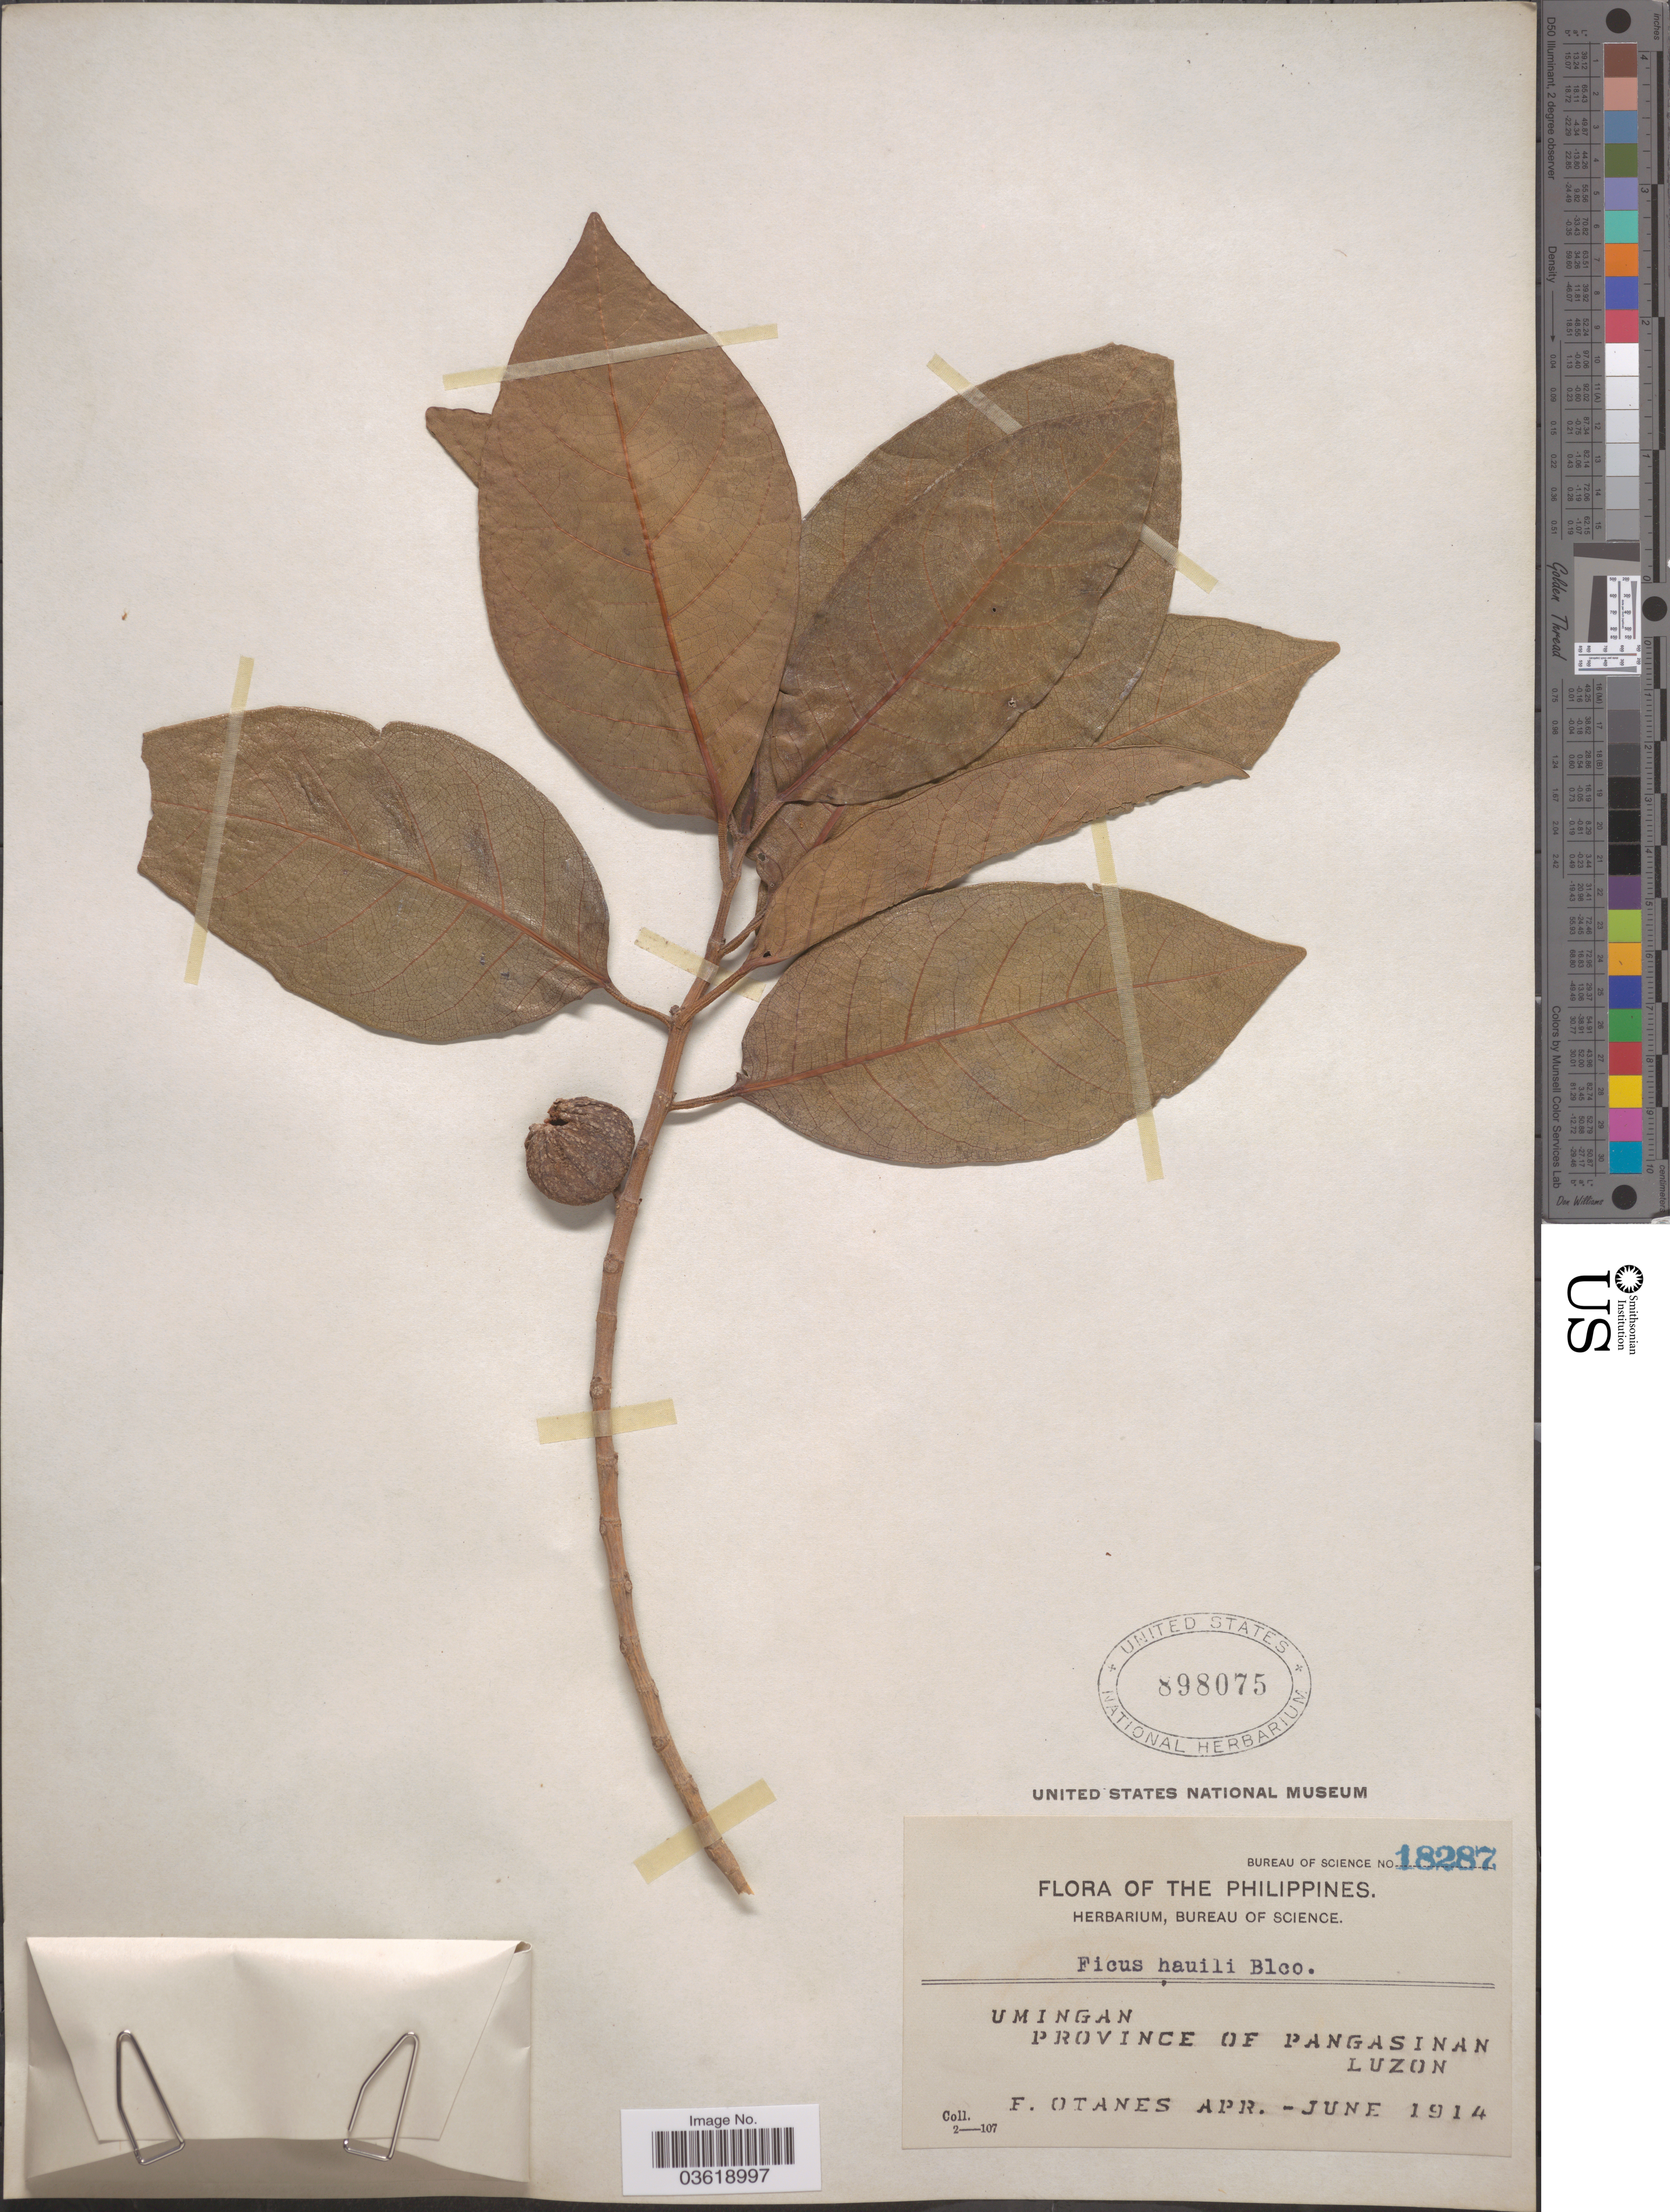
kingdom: Plantae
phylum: Tracheophyta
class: Magnoliopsida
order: Rosales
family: Moraceae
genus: Ficus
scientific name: Ficus hauili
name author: Blanco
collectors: F. Q. Otanes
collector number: Bureau of Science 18287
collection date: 1914-04/1914-06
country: Philippines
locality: Umingan. Province of Pangasinan. Luzon.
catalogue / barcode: US 898075